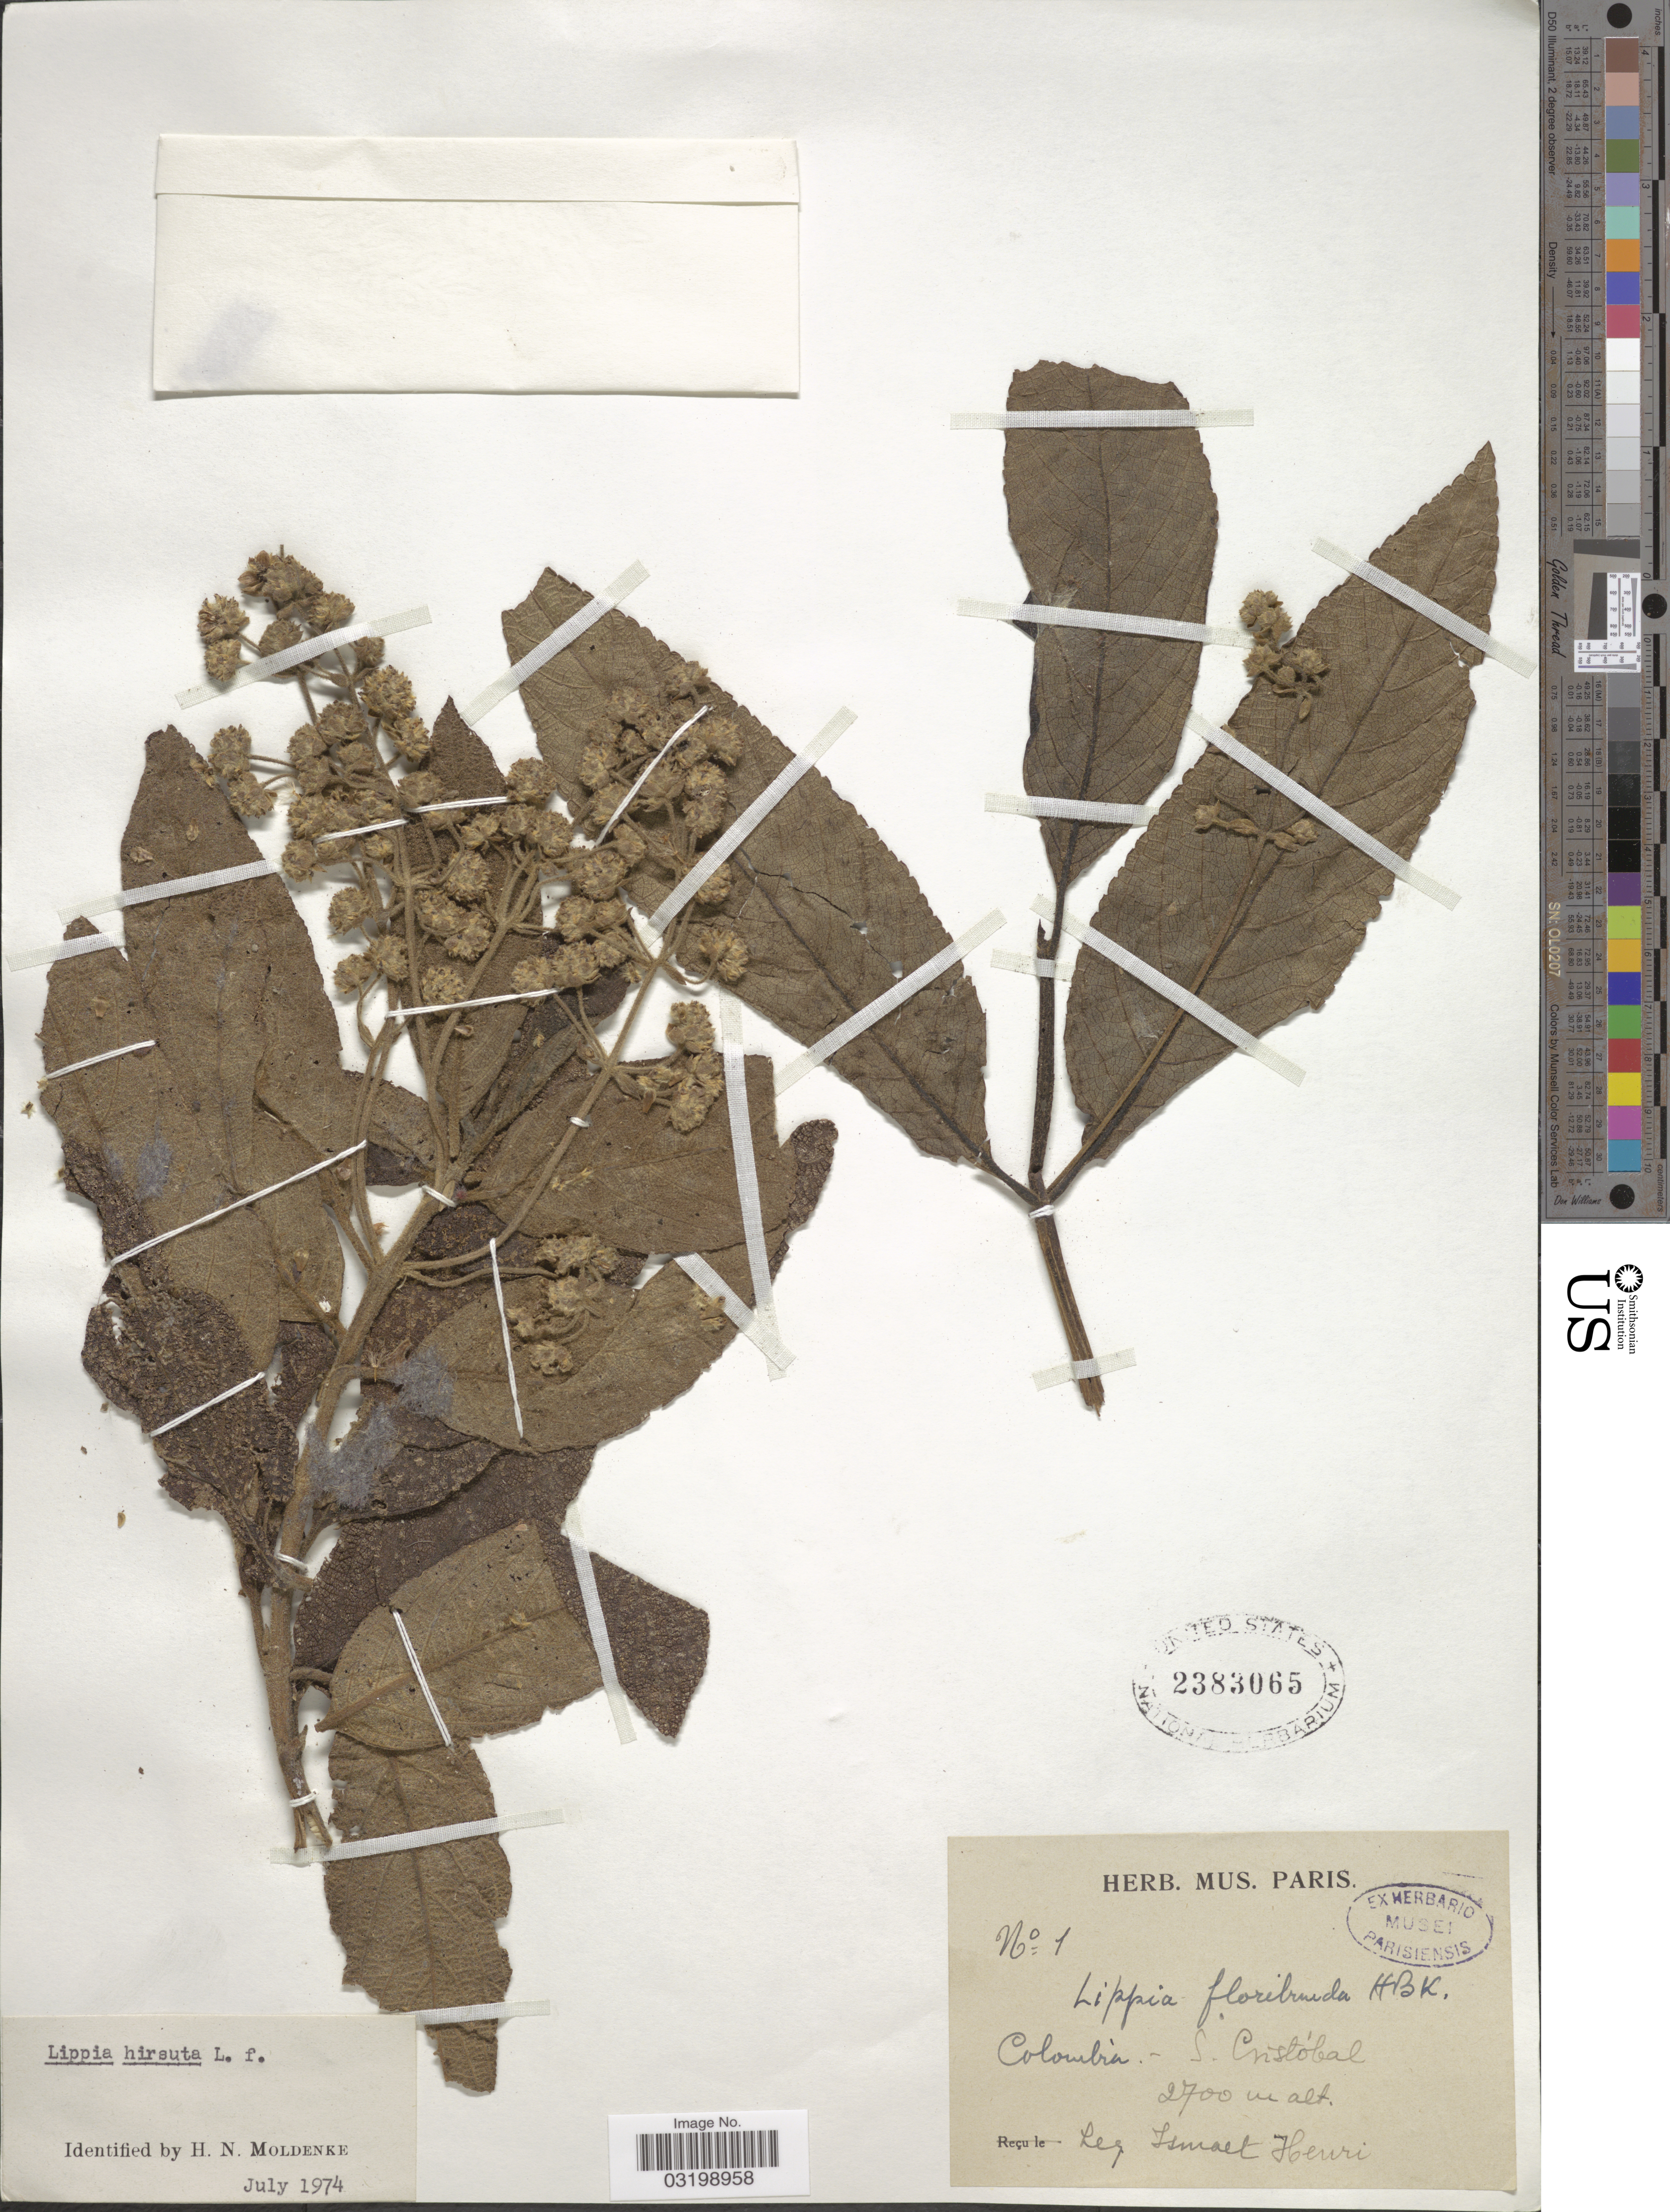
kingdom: Plantae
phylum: Tracheophyta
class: Magnoliopsida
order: Lamiales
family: Verbenaceae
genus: Lippia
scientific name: Lippia hirsuta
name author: L. f.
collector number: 1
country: Colombia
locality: S. Cristóbal.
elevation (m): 2700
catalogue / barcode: US 2383065